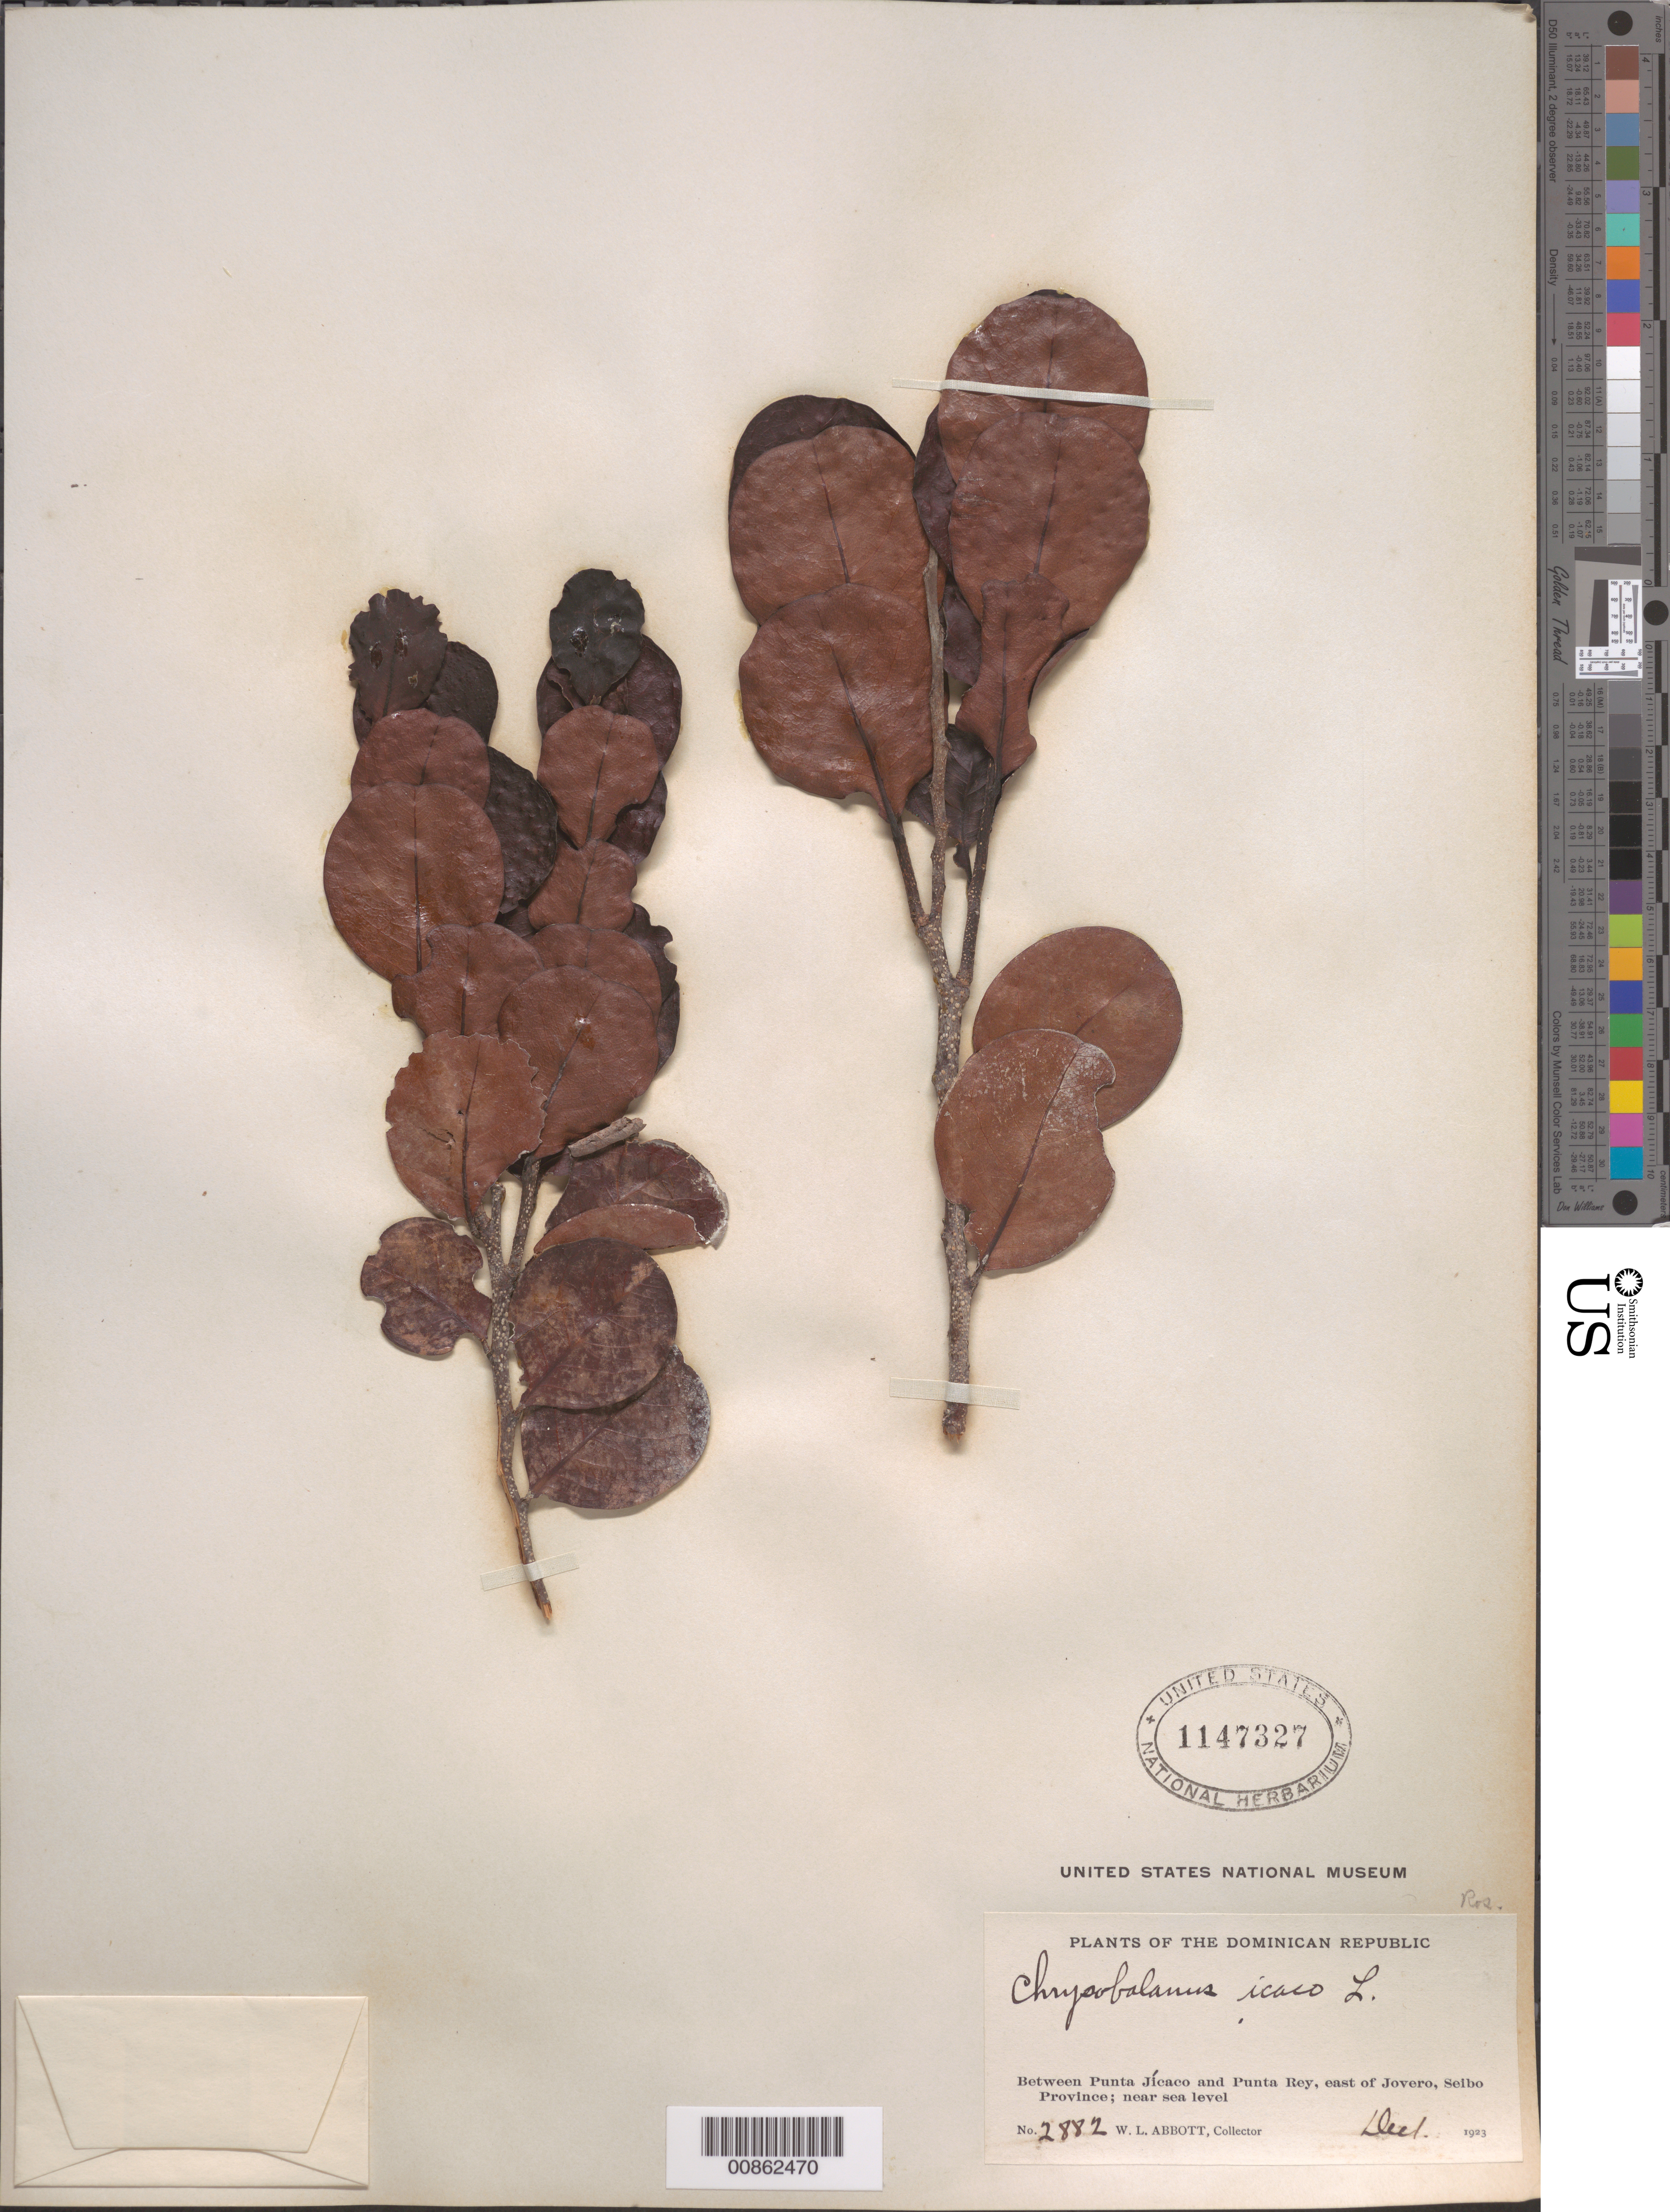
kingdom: Plantae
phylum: Tracheophyta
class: Magnoliopsida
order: Malpighiales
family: Chrysobalanaceae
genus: Chrysobalanus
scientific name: Chrysobalanus icaco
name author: L.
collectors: W. L. Abbott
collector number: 2882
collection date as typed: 01 Dec 1923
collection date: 1923-12-01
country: Dominican Republic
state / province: El Seibo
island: Hispaniola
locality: Between Punta Jícaco and Punta rey, east of Jovero.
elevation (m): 0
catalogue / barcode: US 1147327